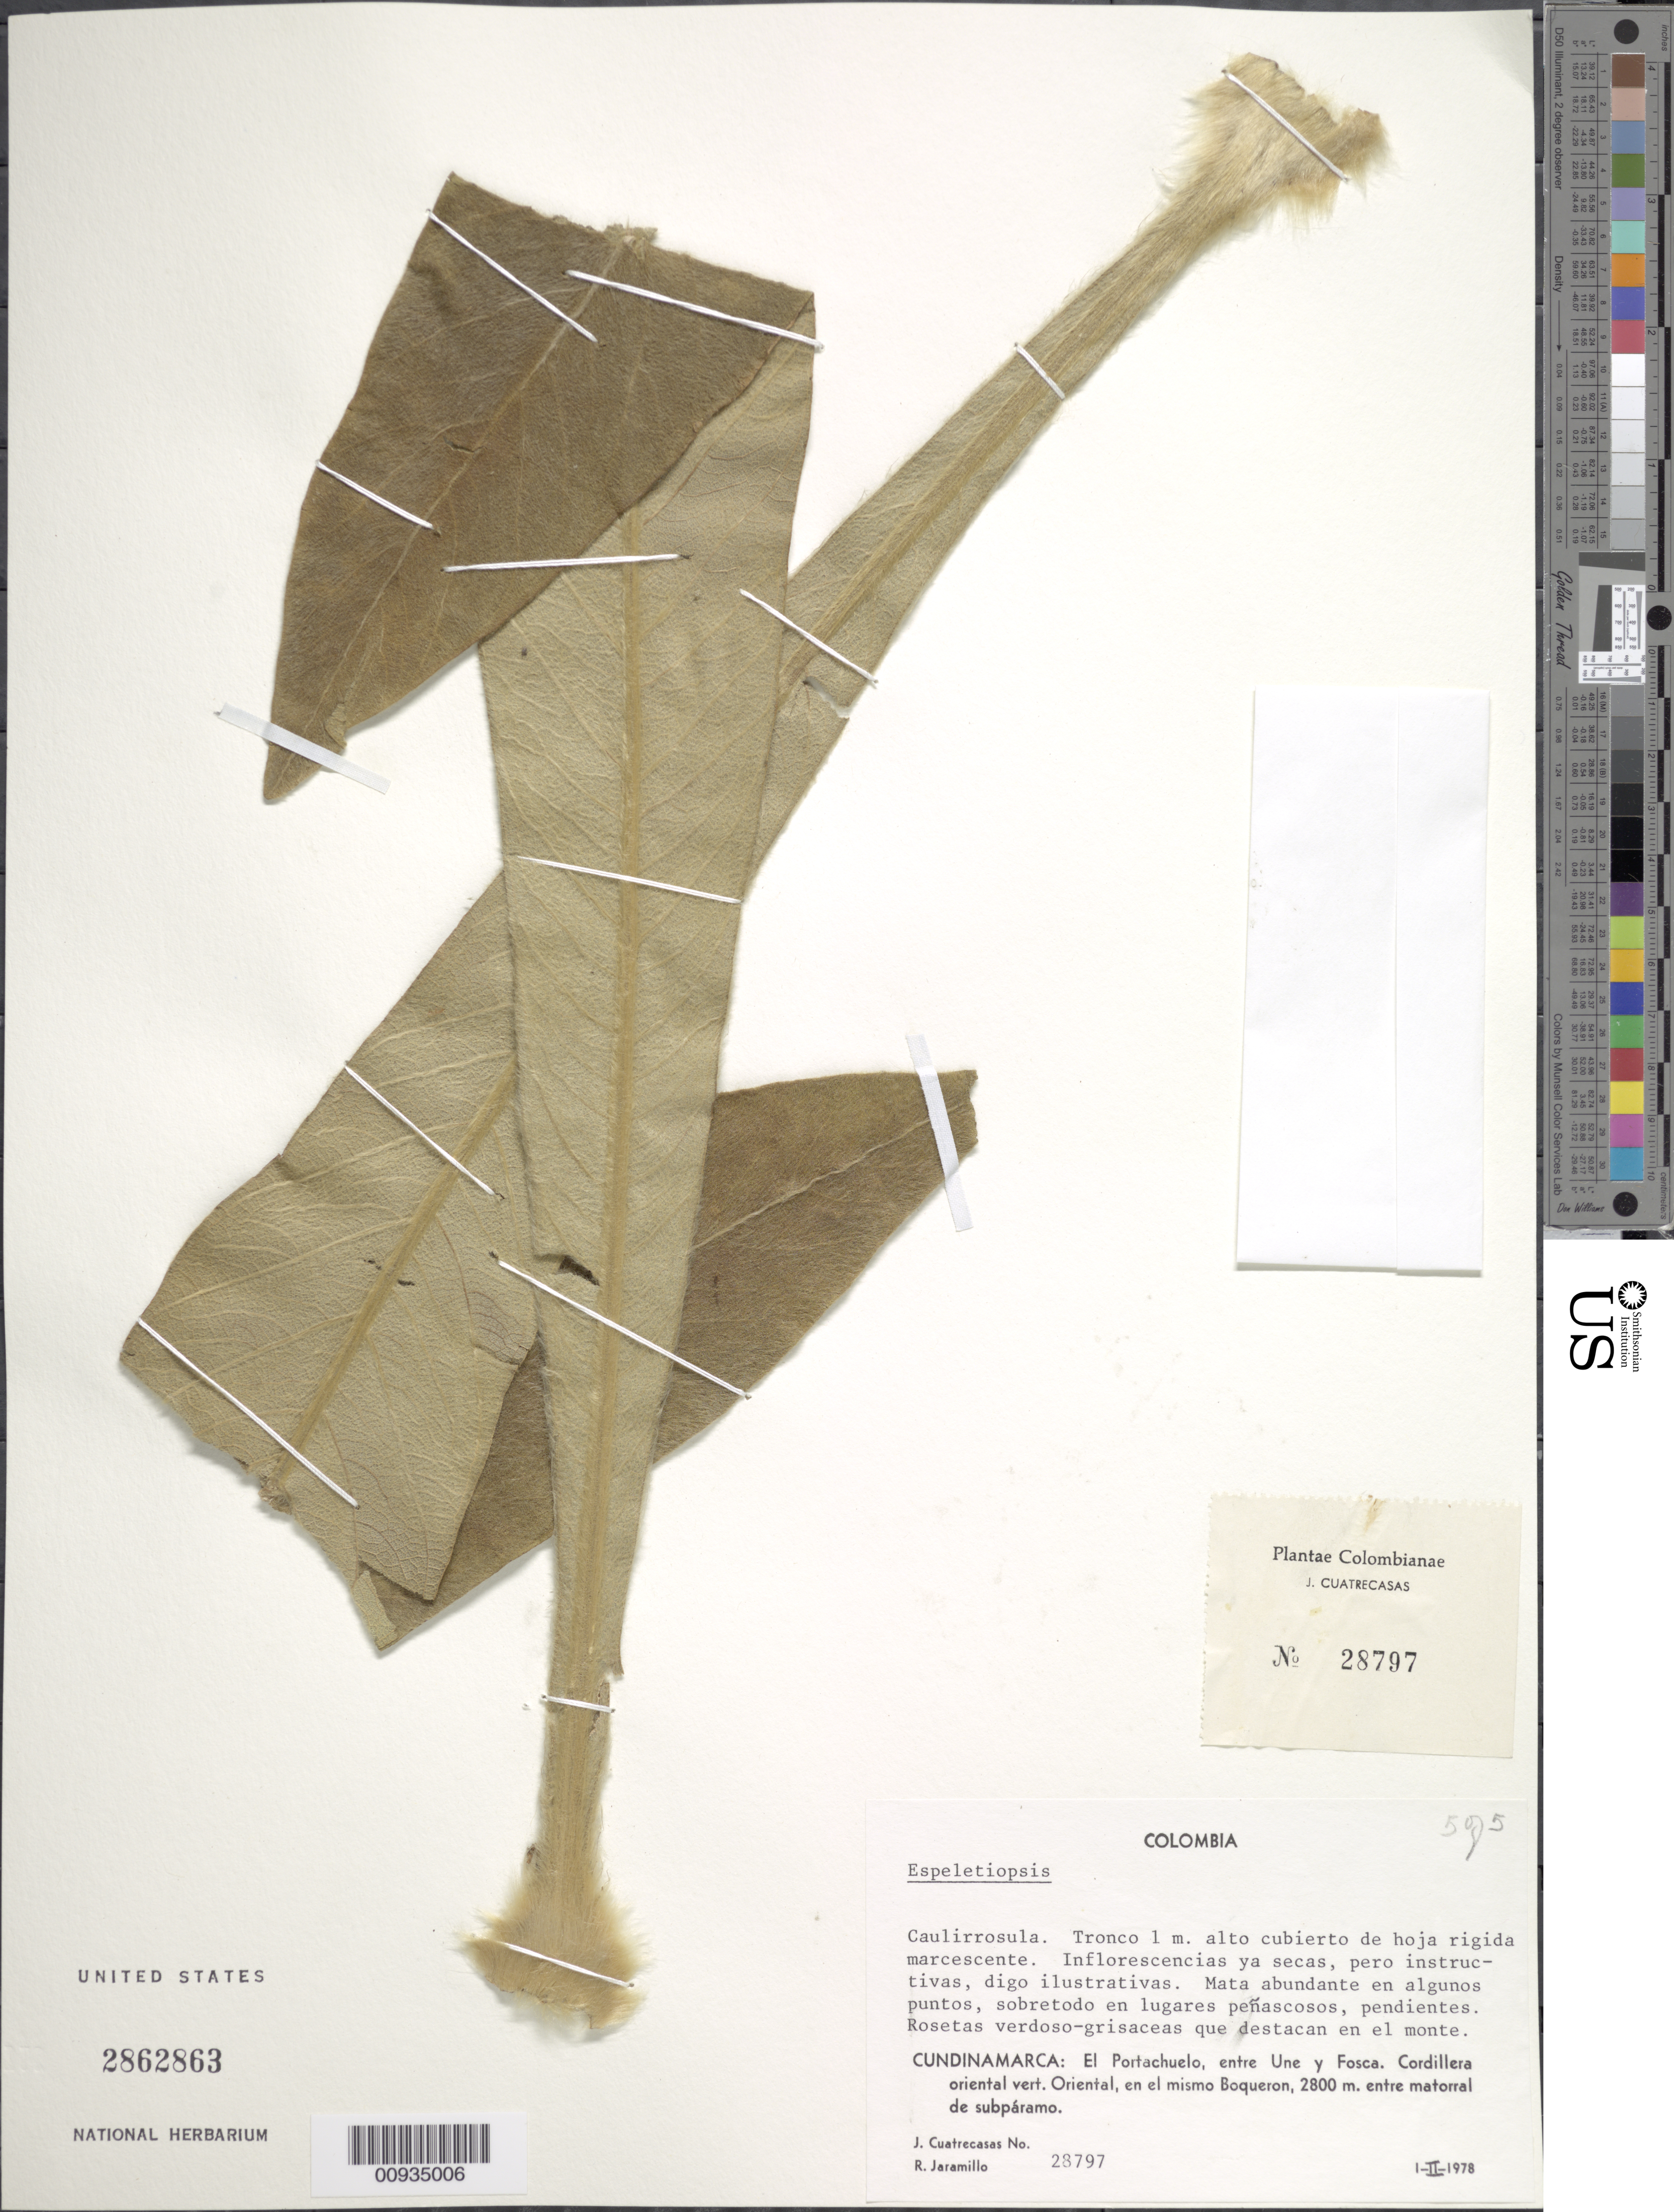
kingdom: Plantae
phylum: Tracheophyta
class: Magnoliopsida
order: Asterales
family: Asteraceae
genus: Espeletiopsis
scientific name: Espeletiopsis sp.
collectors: J. Cuatrecasas & R. Jaramillo M.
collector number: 28797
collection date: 1978-02-01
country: Colombia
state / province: Cundinamarca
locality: El Portachuelo, entre Une y Fosca, Cordillera Oriental vert. Oriental, en el mismo Boqueron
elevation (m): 2800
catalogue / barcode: US 2862863